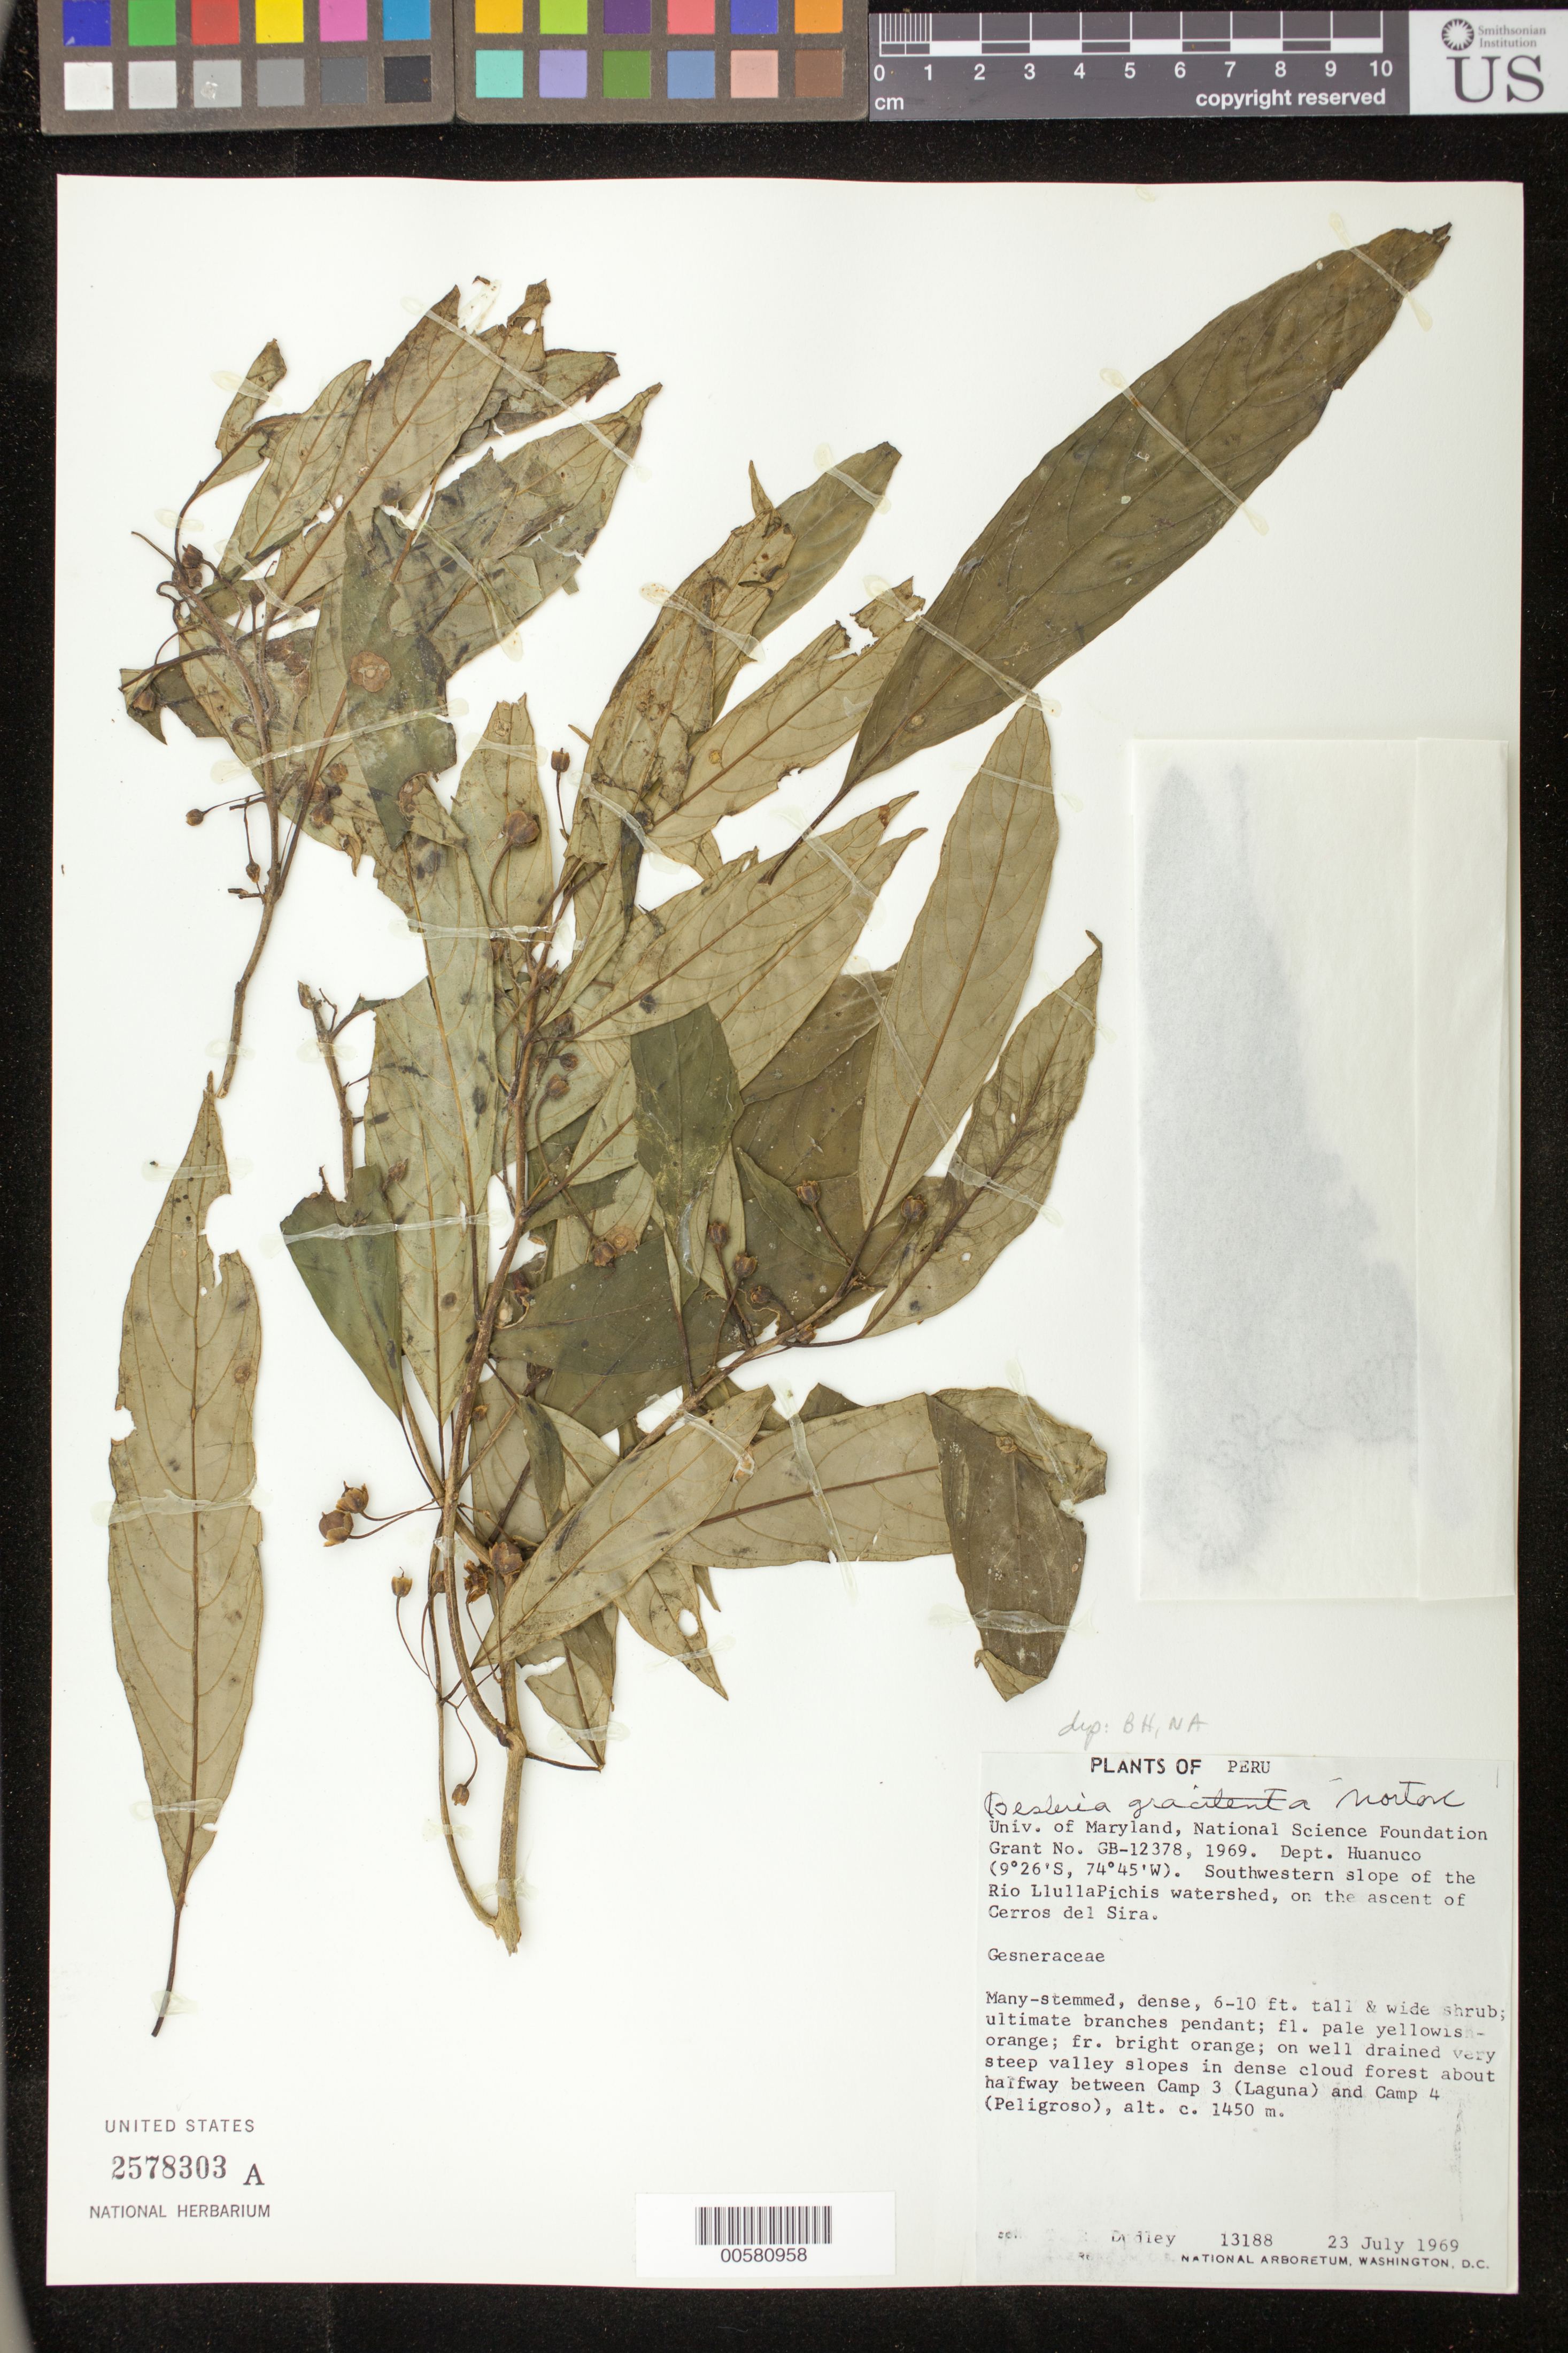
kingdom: Plantae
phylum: Tracheophyta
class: Magnoliopsida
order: Lamiales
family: Gesneriaceae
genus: Besleria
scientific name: Besleria gracilenta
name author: C.V. Morton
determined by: Skog, Laurence E.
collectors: T. R. Dudley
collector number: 13188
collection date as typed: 23 Jul 1969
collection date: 1969-07-23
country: Peru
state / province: Huánuco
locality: Southwestern slope of the Rio Llulla Pichis watershed, on the ascent of Cerros del Sira; about halfway between camp 3 (Laguna) and camp 4 (Peligroso)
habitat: On well drained very steep valley slopes in dense cloud forest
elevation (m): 1450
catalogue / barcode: US 2578303A